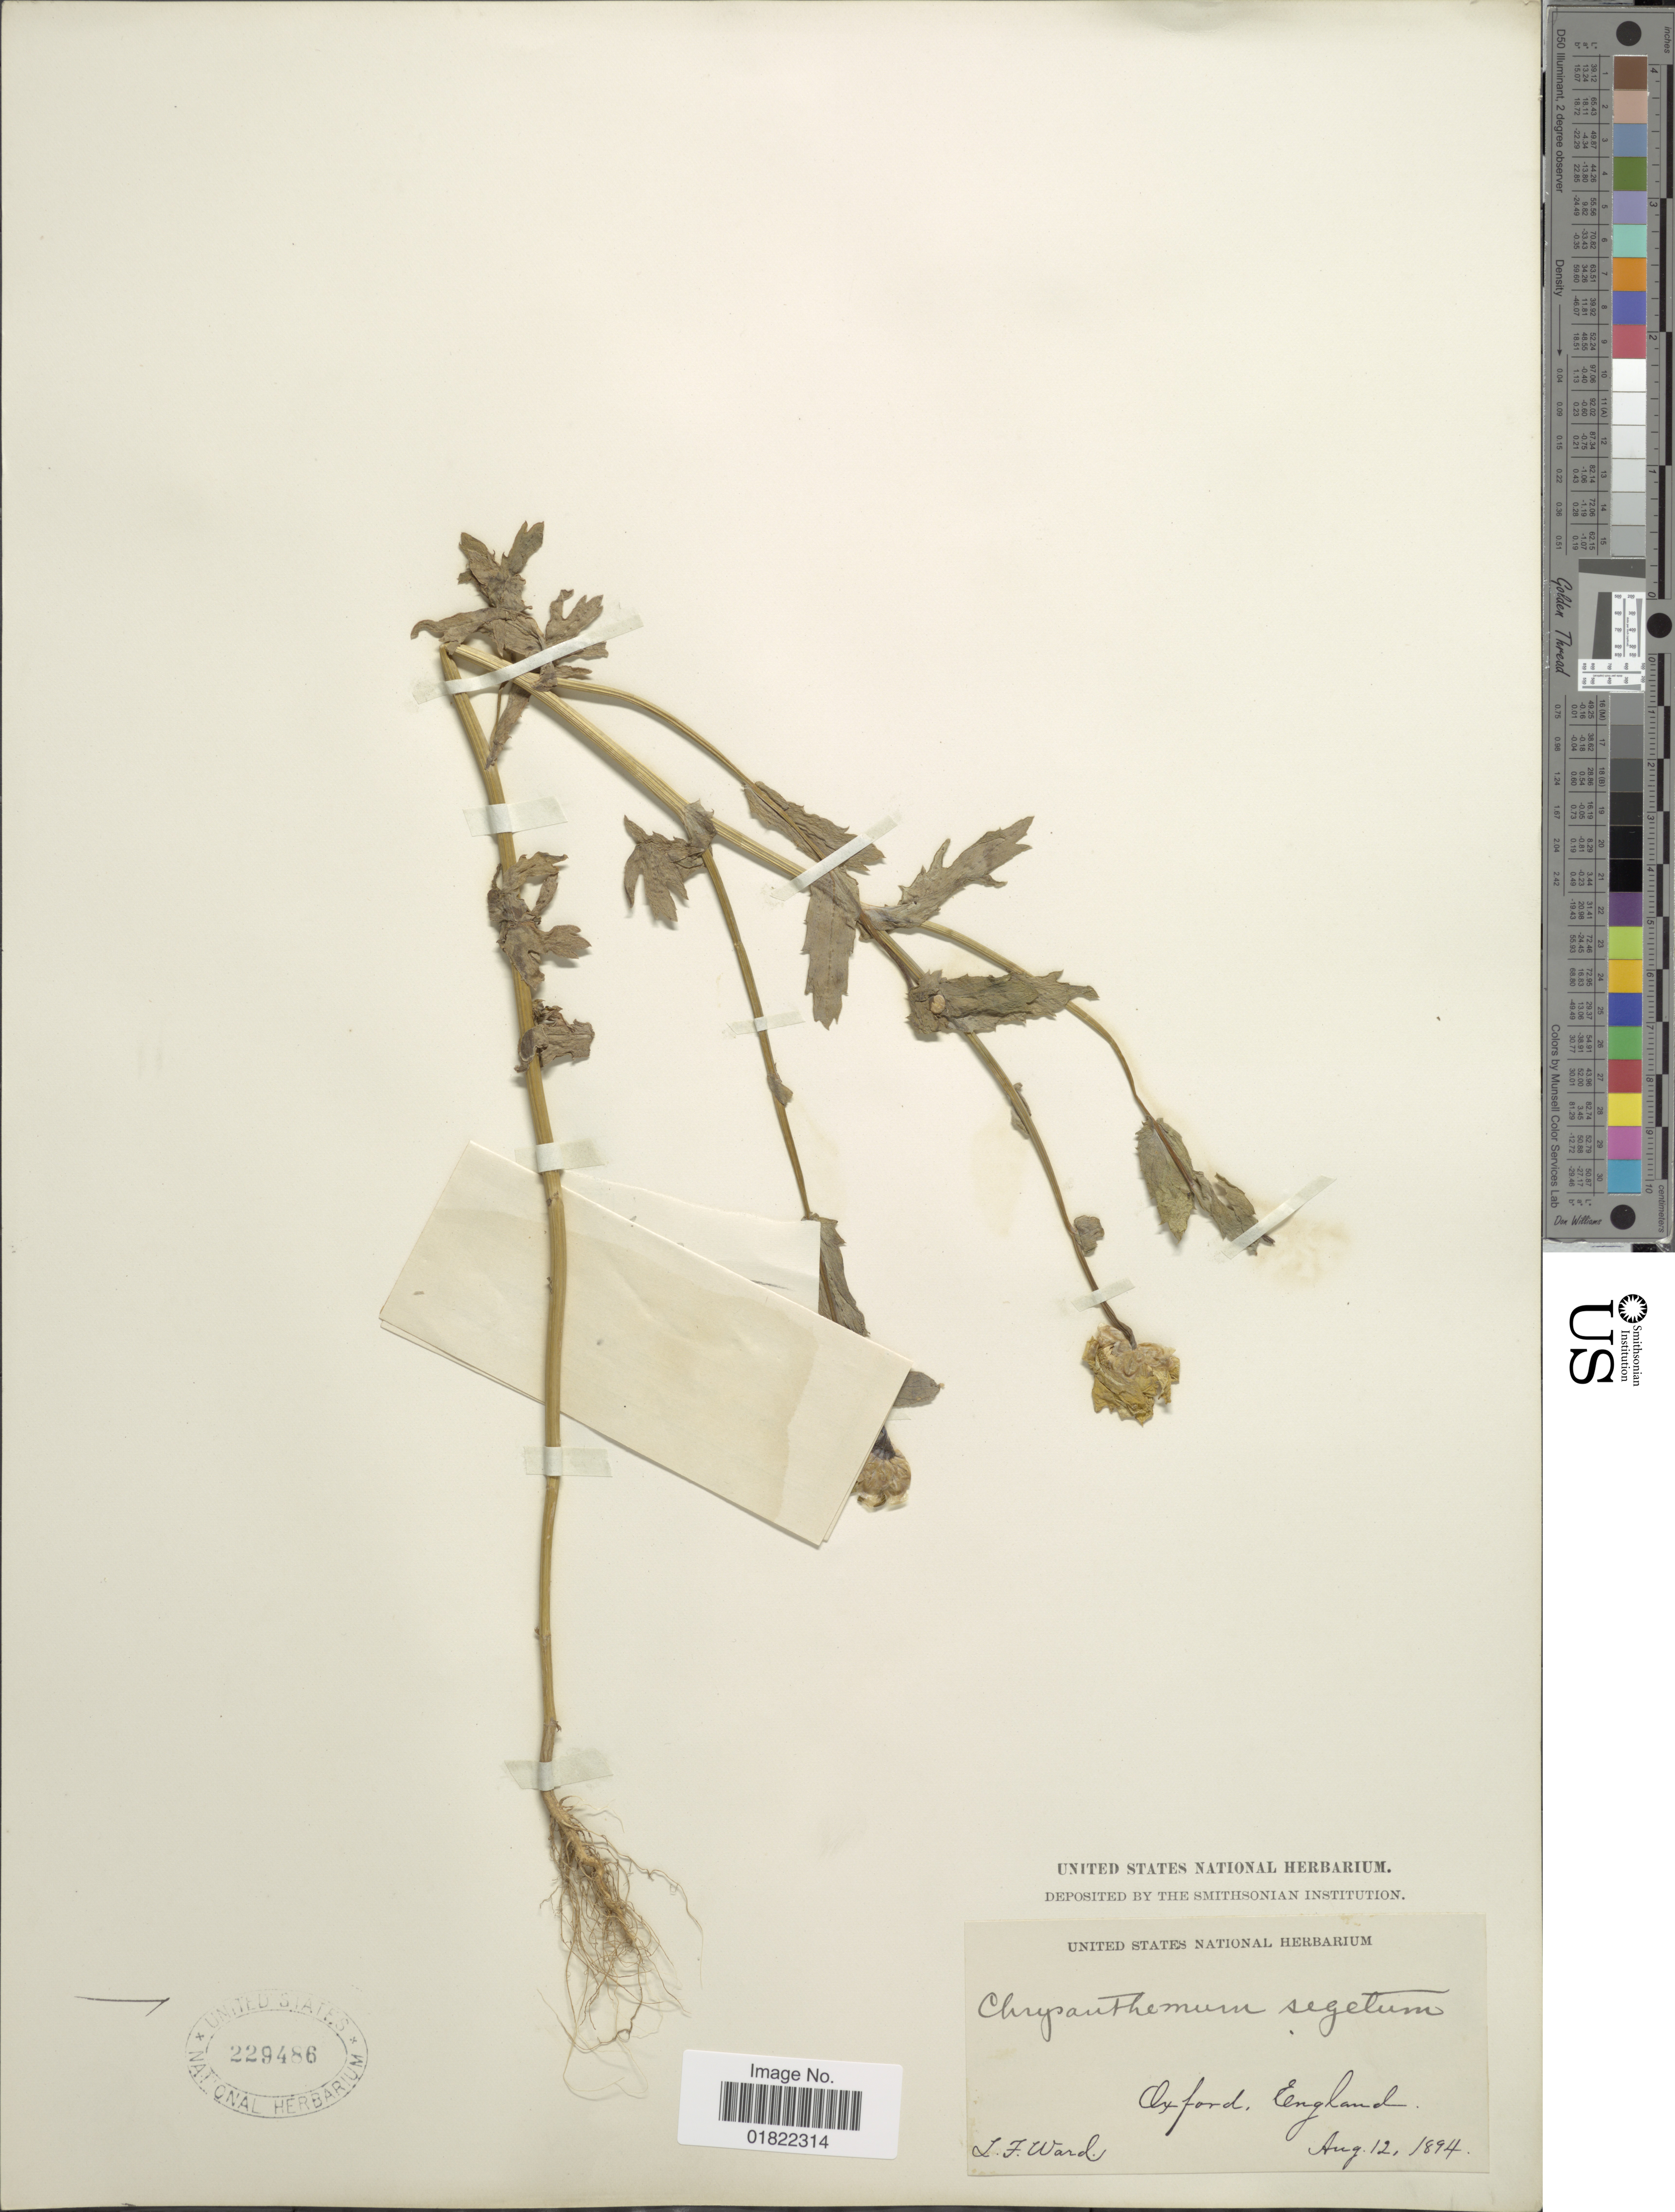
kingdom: Plantae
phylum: Tracheophyta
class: Magnoliopsida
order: Asterales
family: Asteraceae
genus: Chrysanthemum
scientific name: Chrysanthemum segetum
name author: L.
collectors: L. Ward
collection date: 1894-08-12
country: United Kingdom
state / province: England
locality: Oxford, England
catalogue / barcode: US 229486